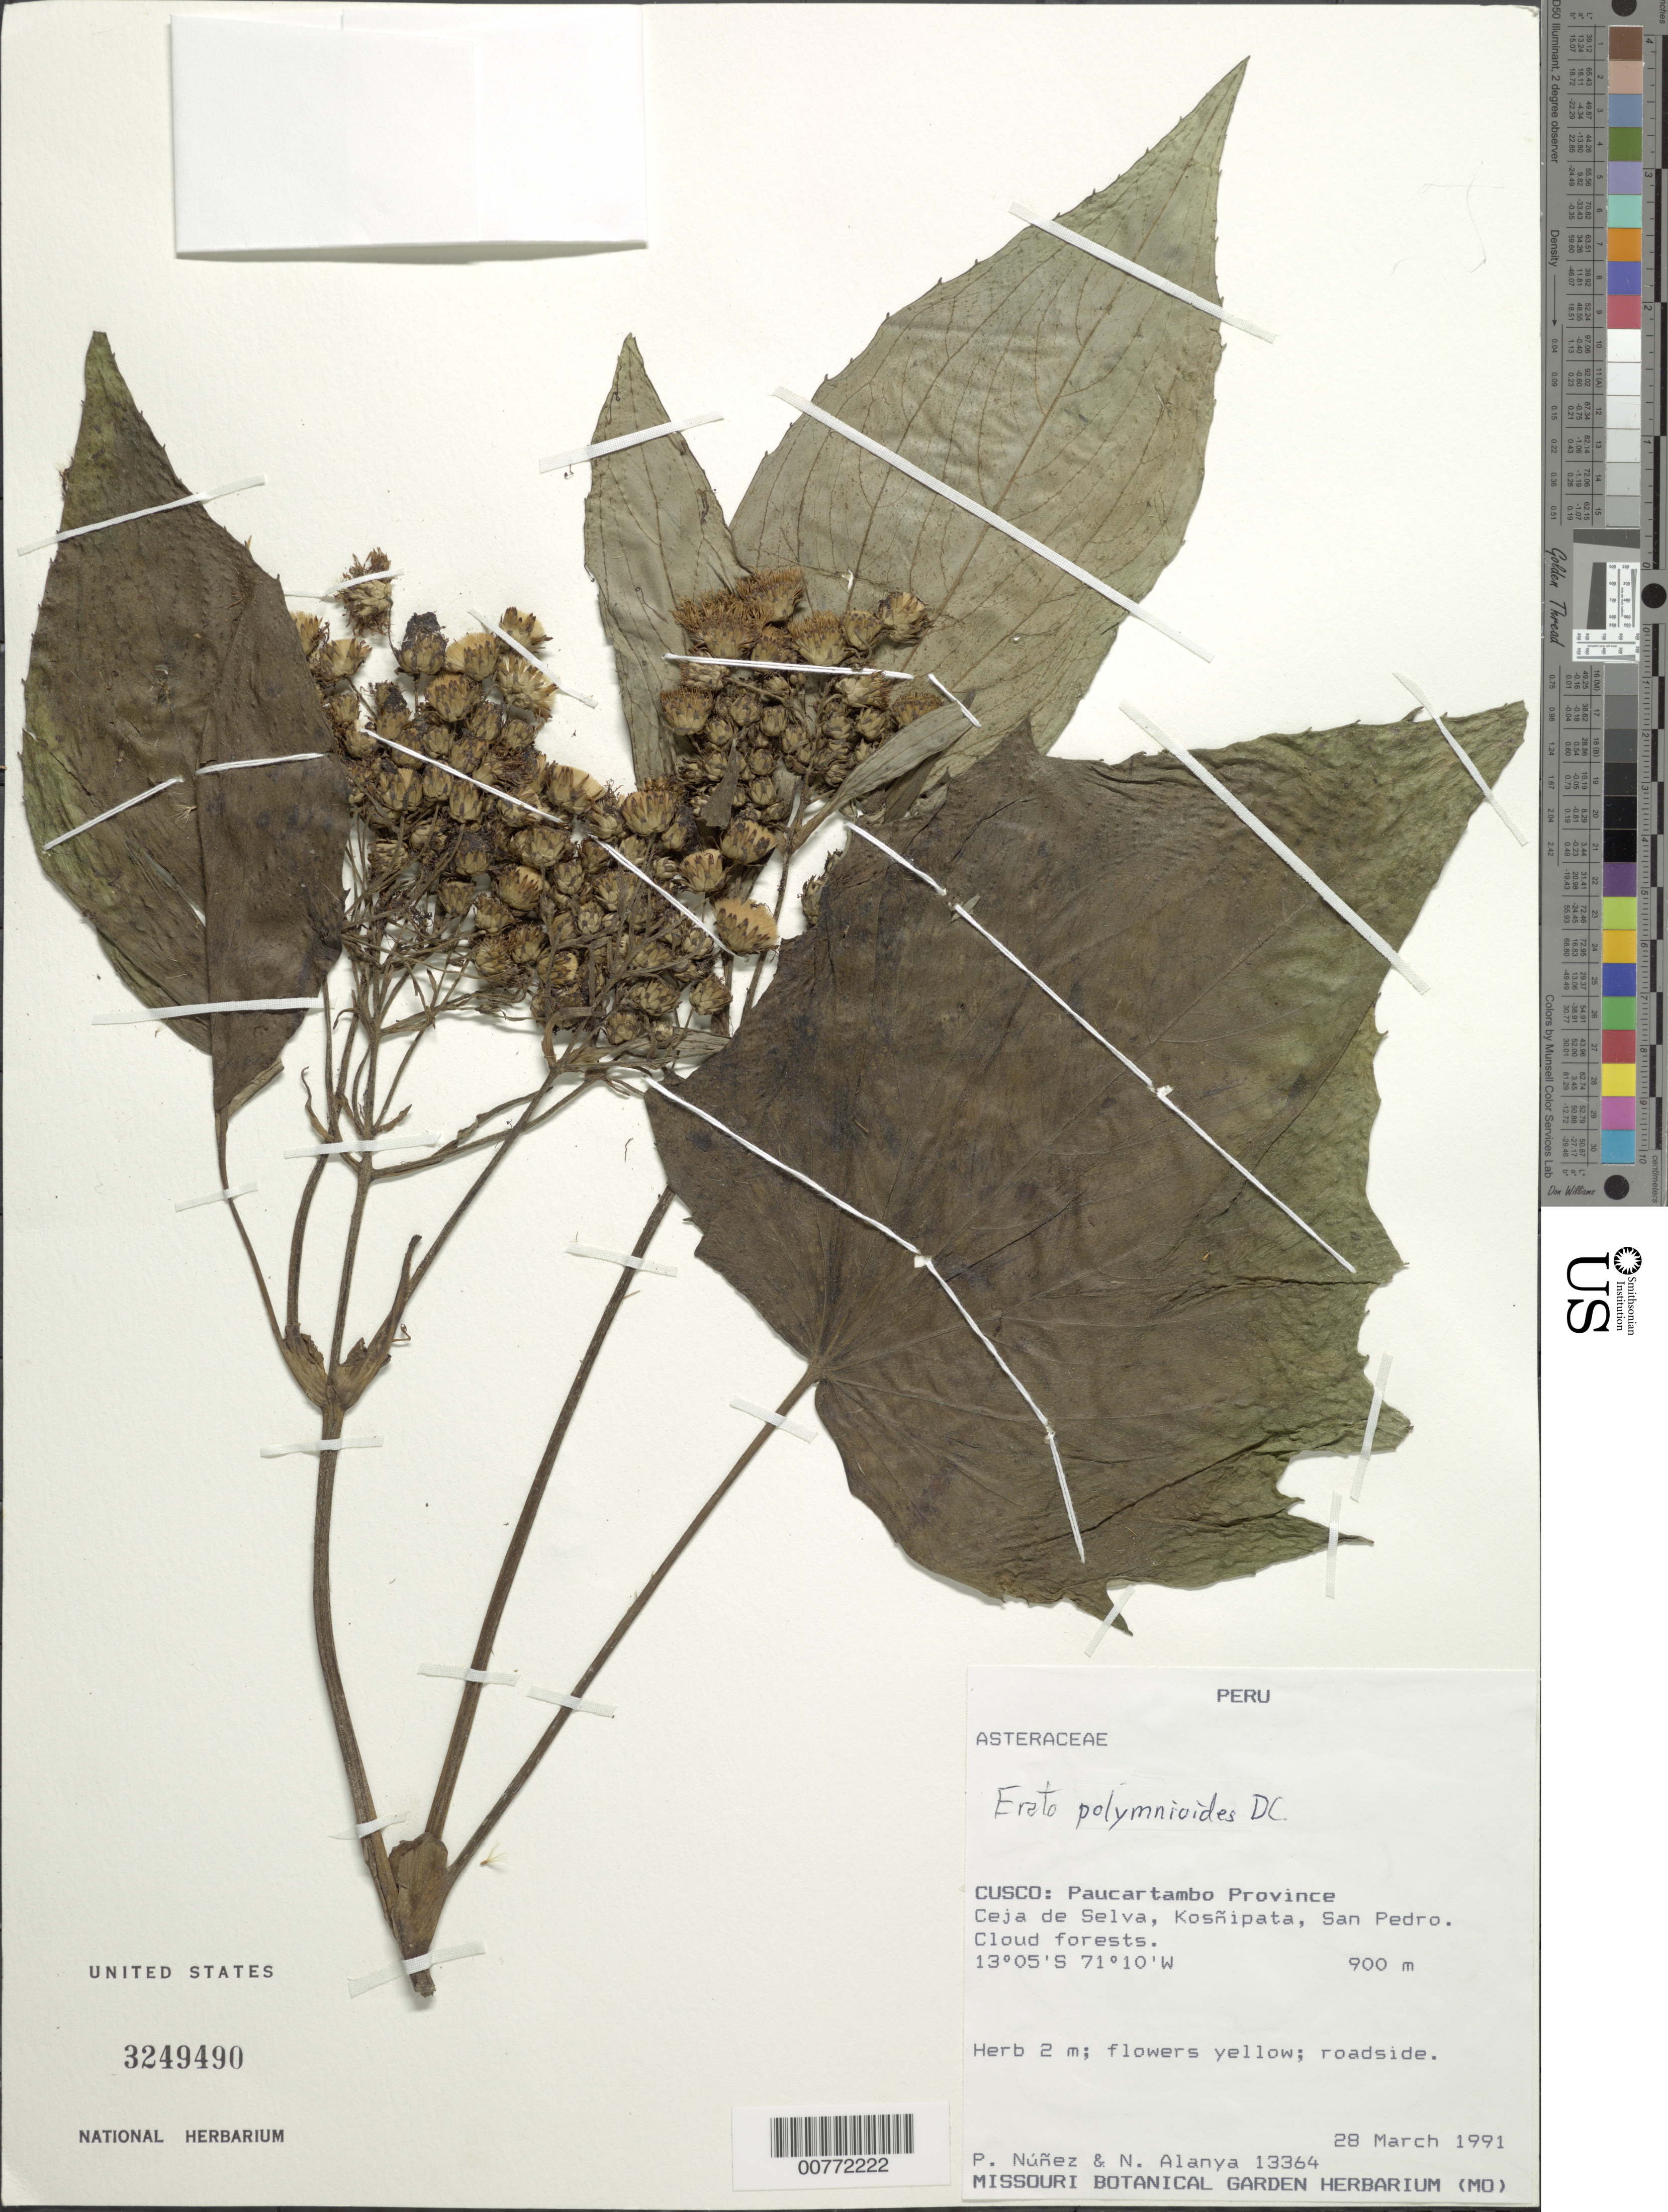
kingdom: Plantae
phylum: Tracheophyta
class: Magnoliopsida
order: Asterales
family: Asteraceae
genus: Erato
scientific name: Erato polymnioides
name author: DC.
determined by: Robinson, Harold E., (US)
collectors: P. Nuñez V. & N. Alanya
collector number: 13364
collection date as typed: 28 March 1991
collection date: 1991-03-28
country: Peru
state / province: Cusco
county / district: Paucartambo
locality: Ceja de Selva, Kosñipata, San Pedro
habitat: Cloud forests; on roadside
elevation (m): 900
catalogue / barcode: US 3249490